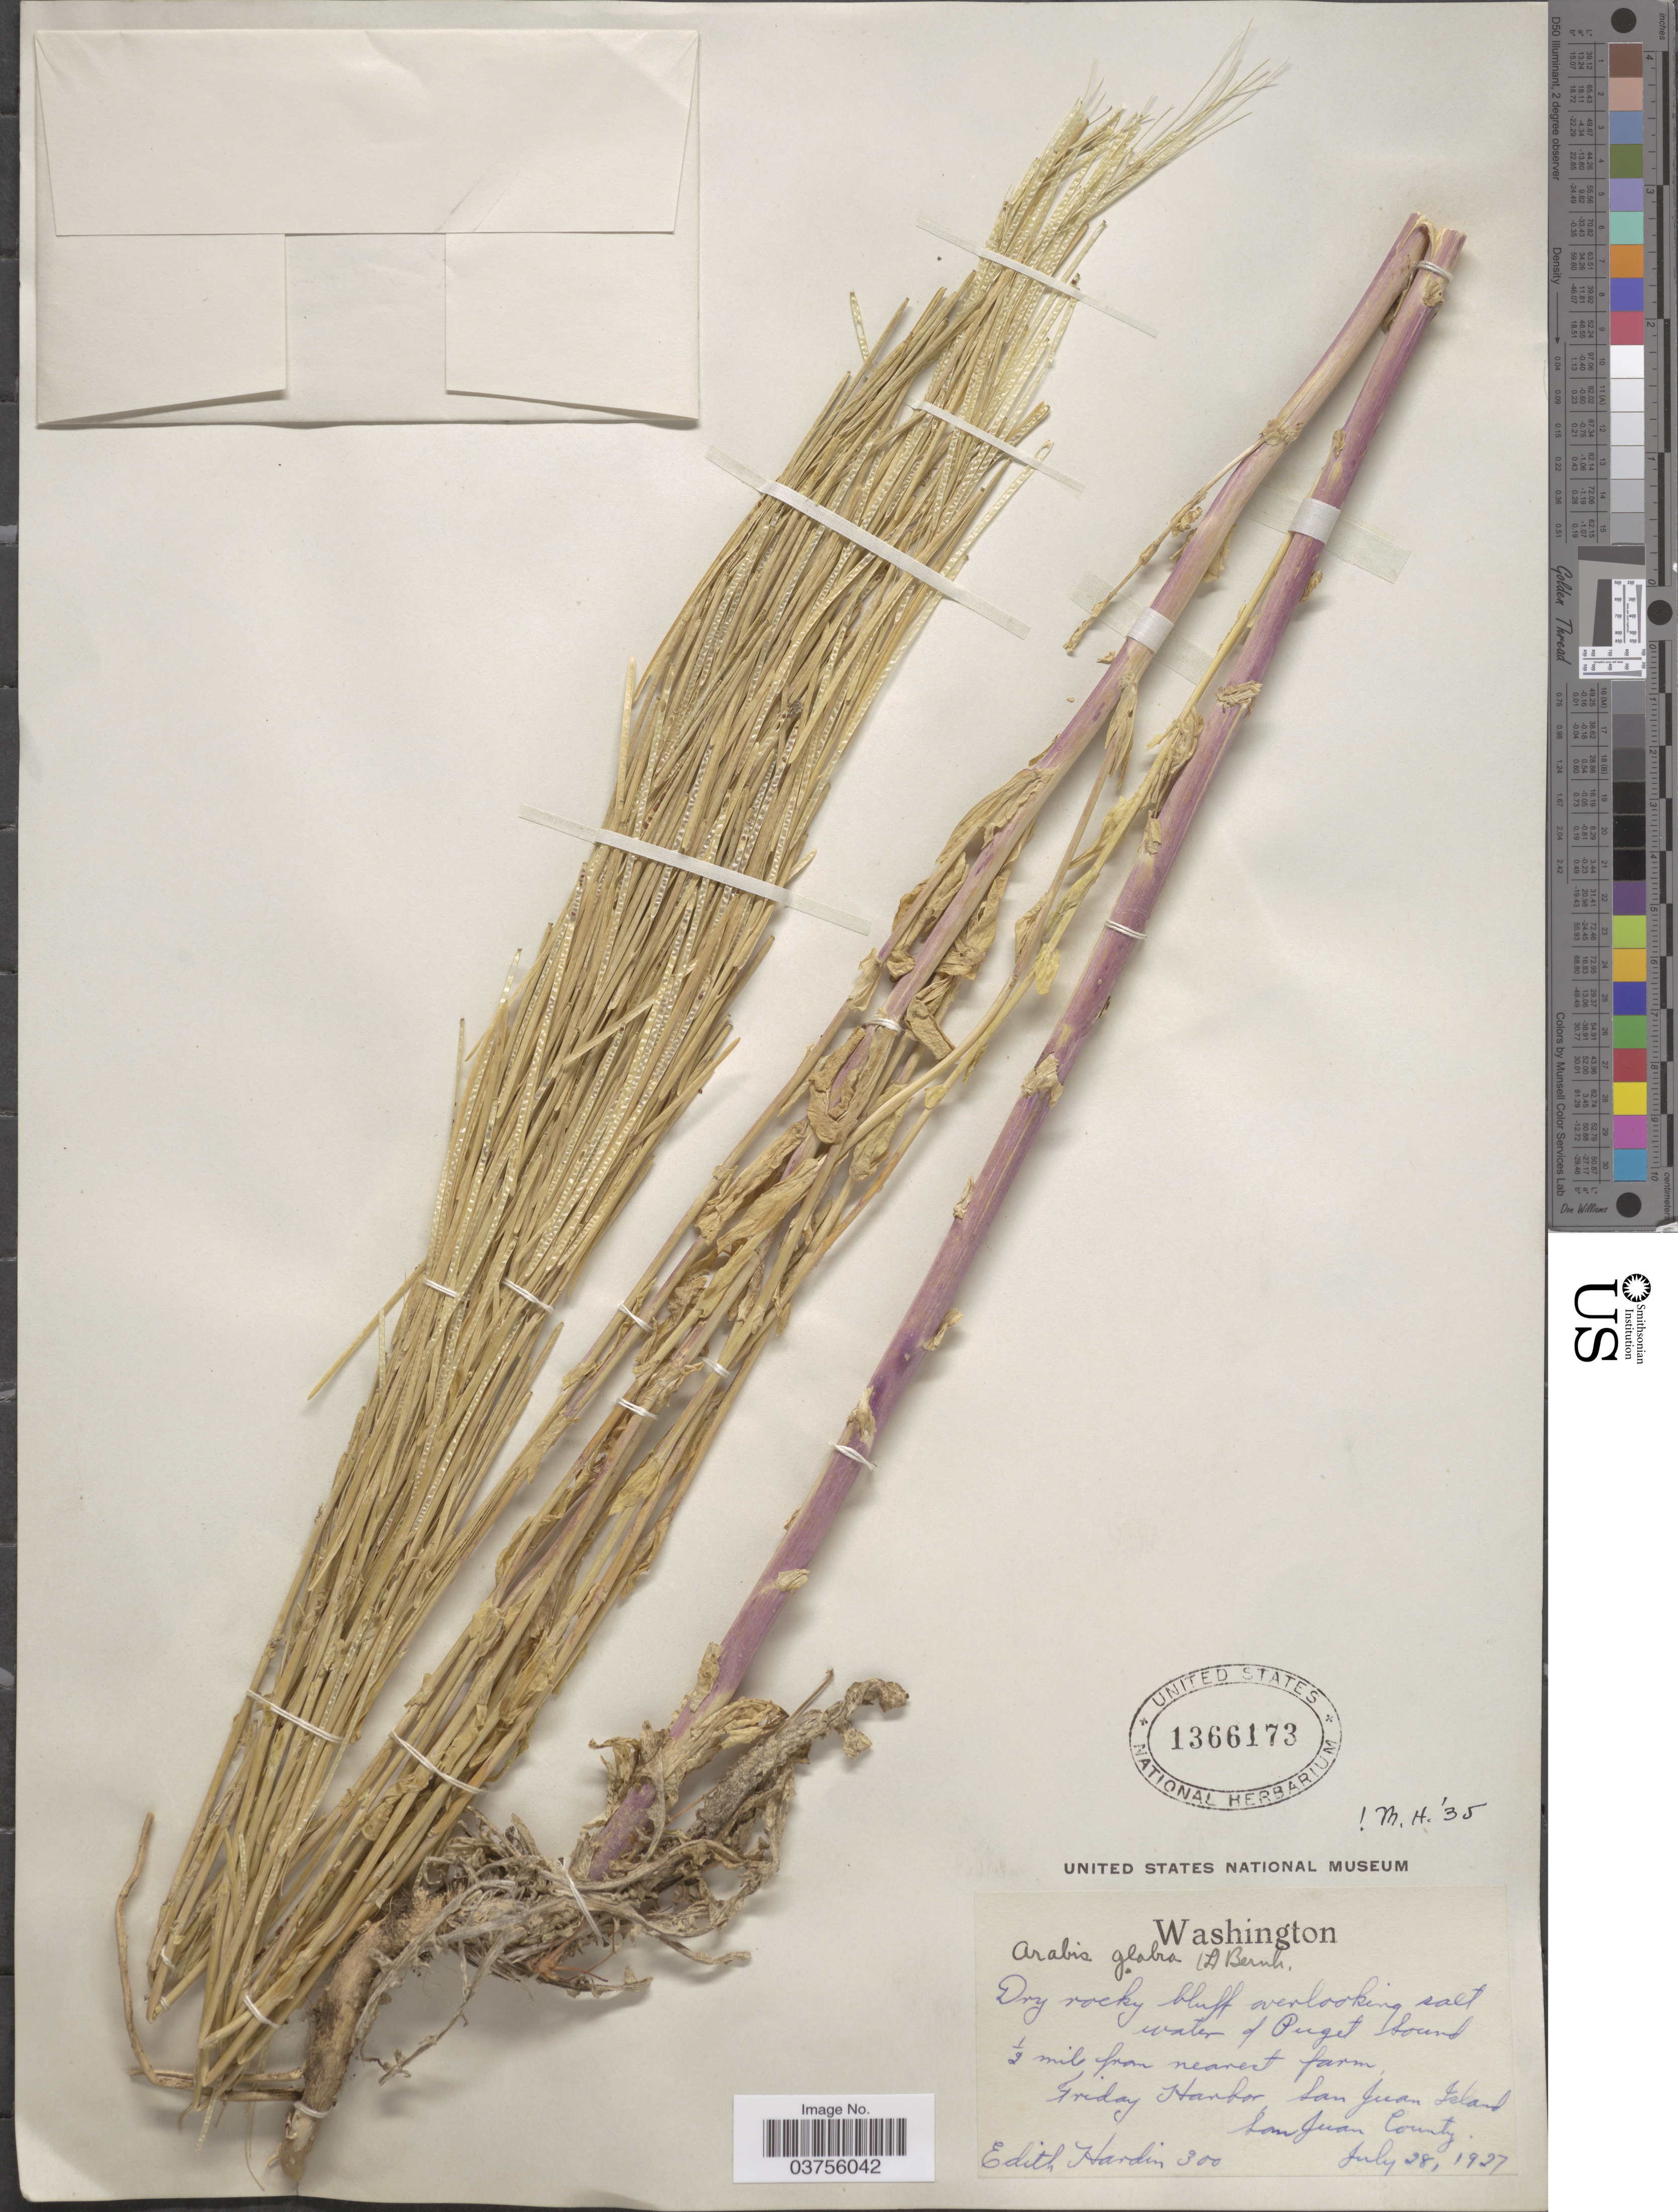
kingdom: Plantae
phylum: Tracheophyta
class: Magnoliopsida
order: Brassicales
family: Brassicaceae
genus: Turritis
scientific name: Turritis glabra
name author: L.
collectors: E. Hardin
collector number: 300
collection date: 1927-07-28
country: United States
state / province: Washington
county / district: San Juan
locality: Salt water of Puget Sound ½ mile from nearest farm, Friday Harbor San Juan Island. San Juan County.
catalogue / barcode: US 1366173